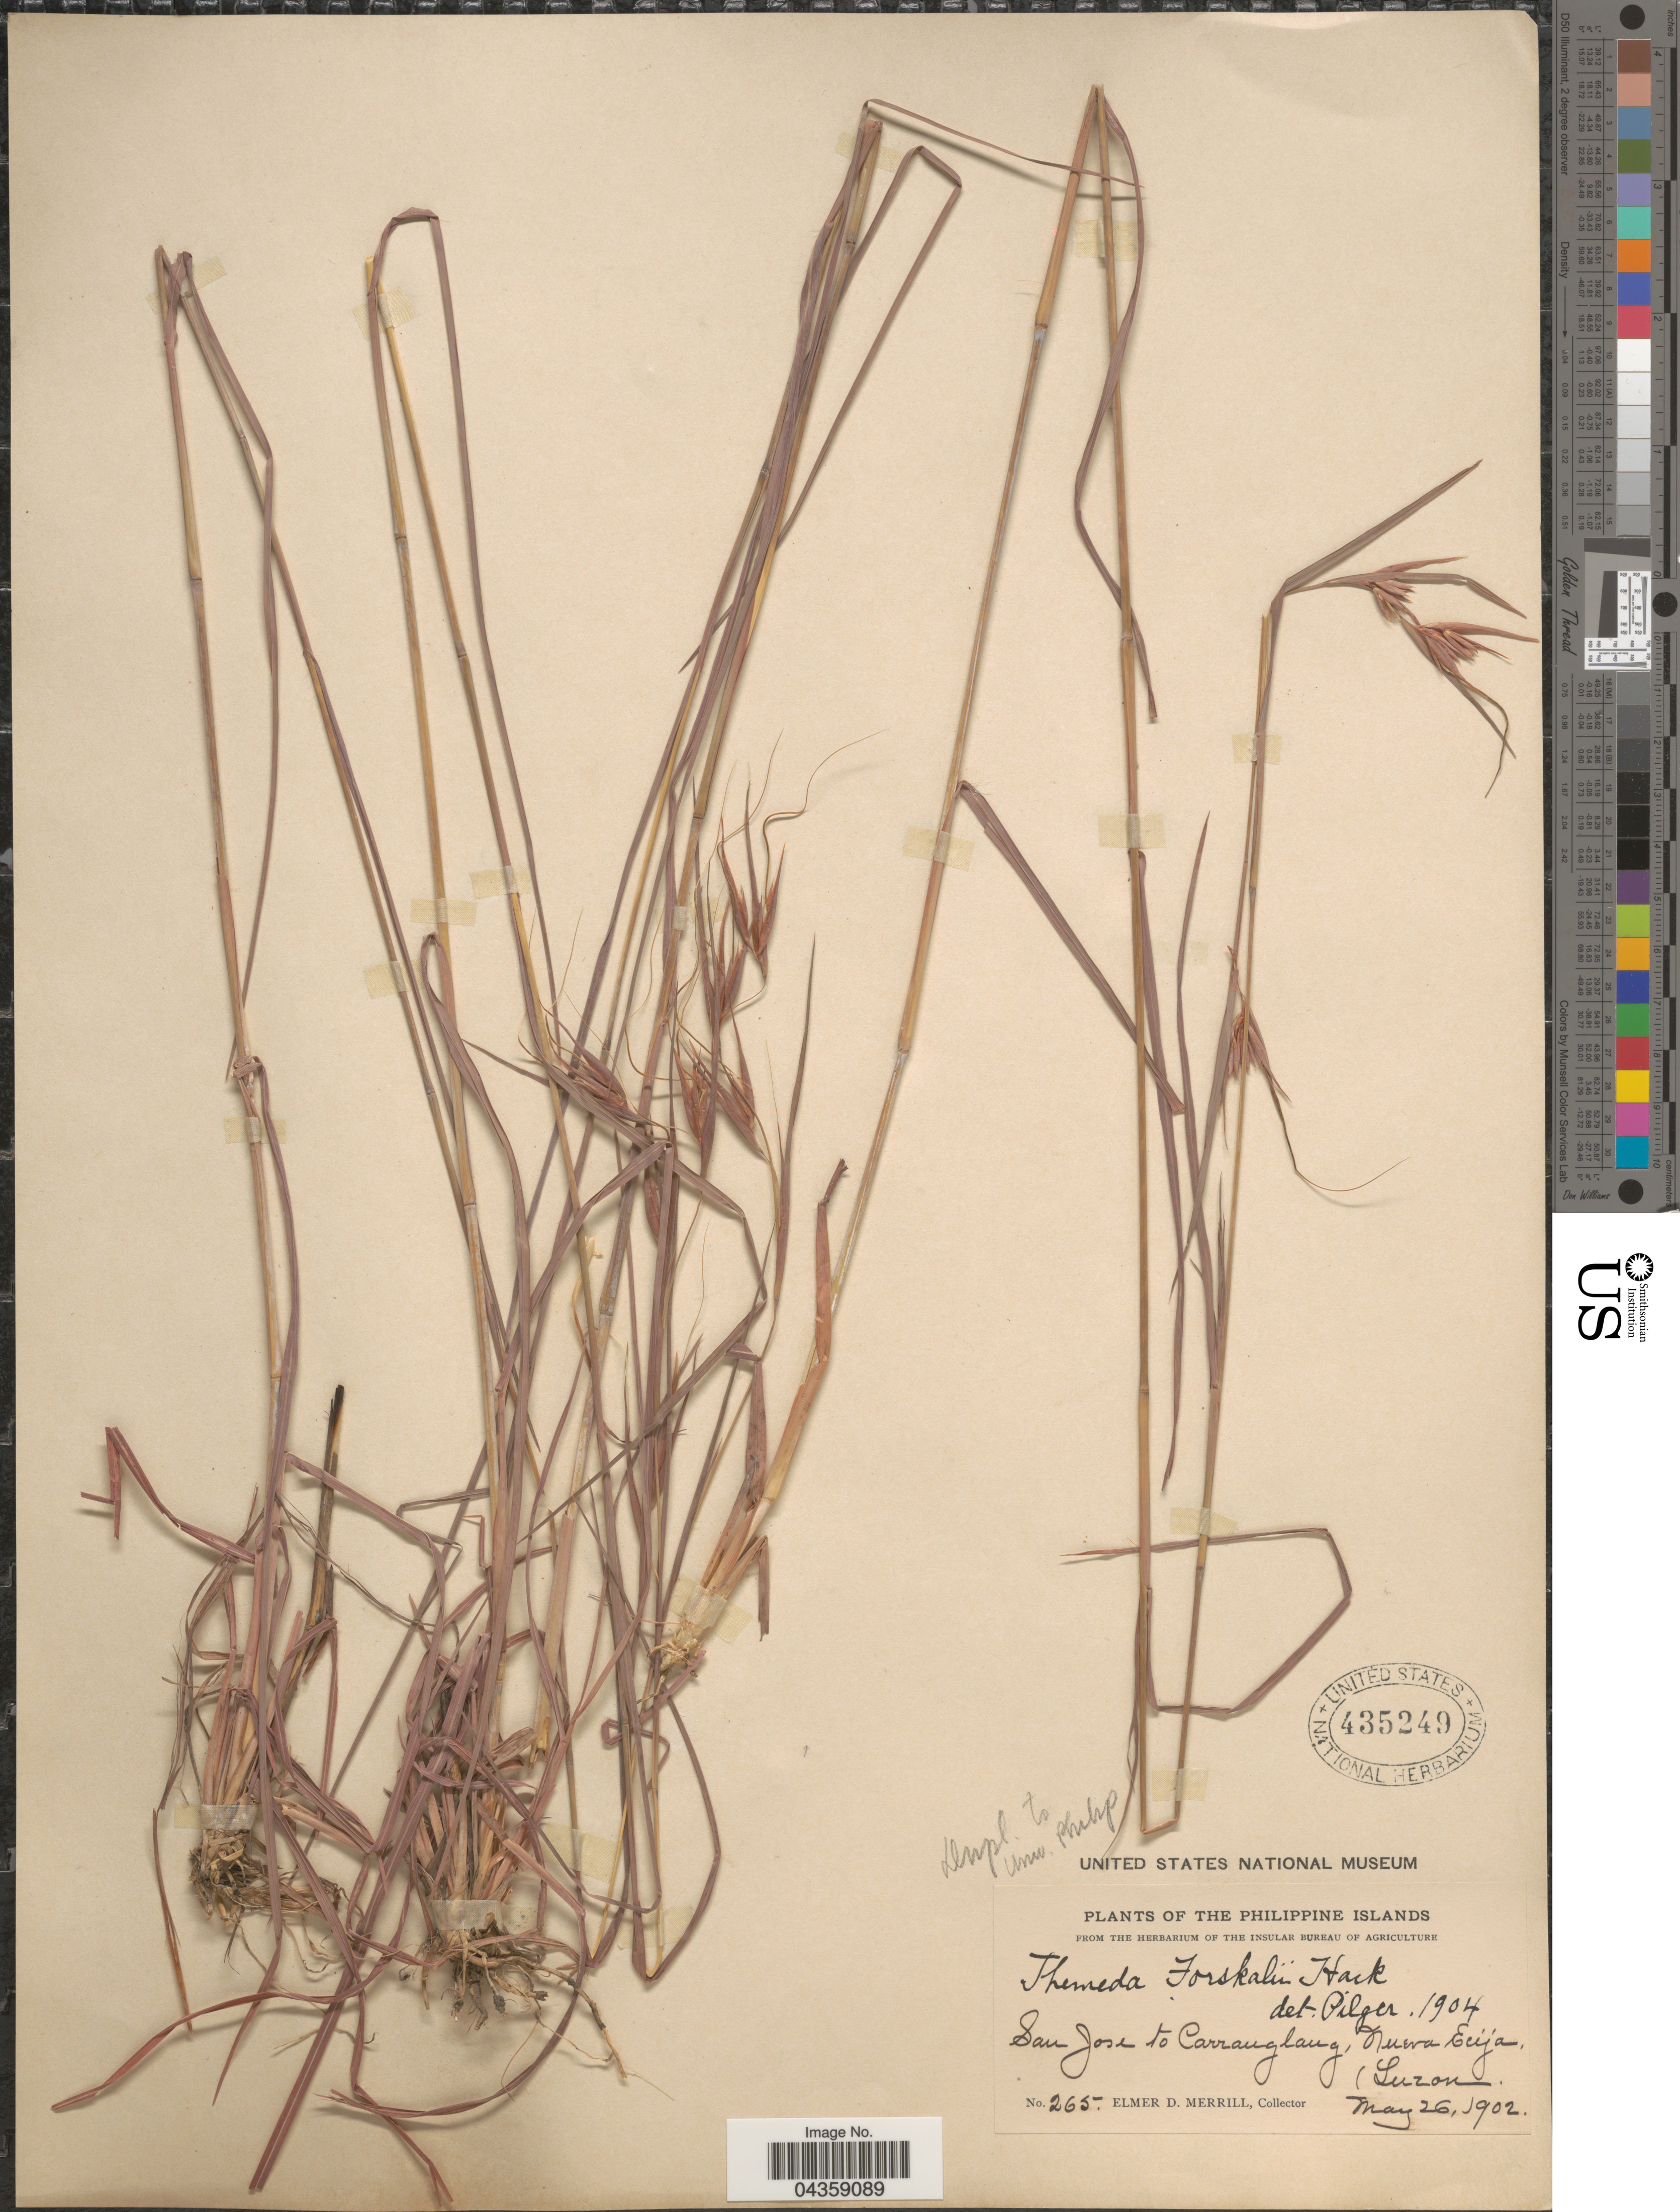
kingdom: Plantae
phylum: Tracheophyta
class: Liliopsida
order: Poales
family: Poaceae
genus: Themeda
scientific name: Themeda triandra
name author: Forssk.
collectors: E. D. Merrill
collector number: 265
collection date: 1902-05-26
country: Philippines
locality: The Philippine Islands. San Jose to Carranglang, Nueva Ecija, (Luzon.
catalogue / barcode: US 435249